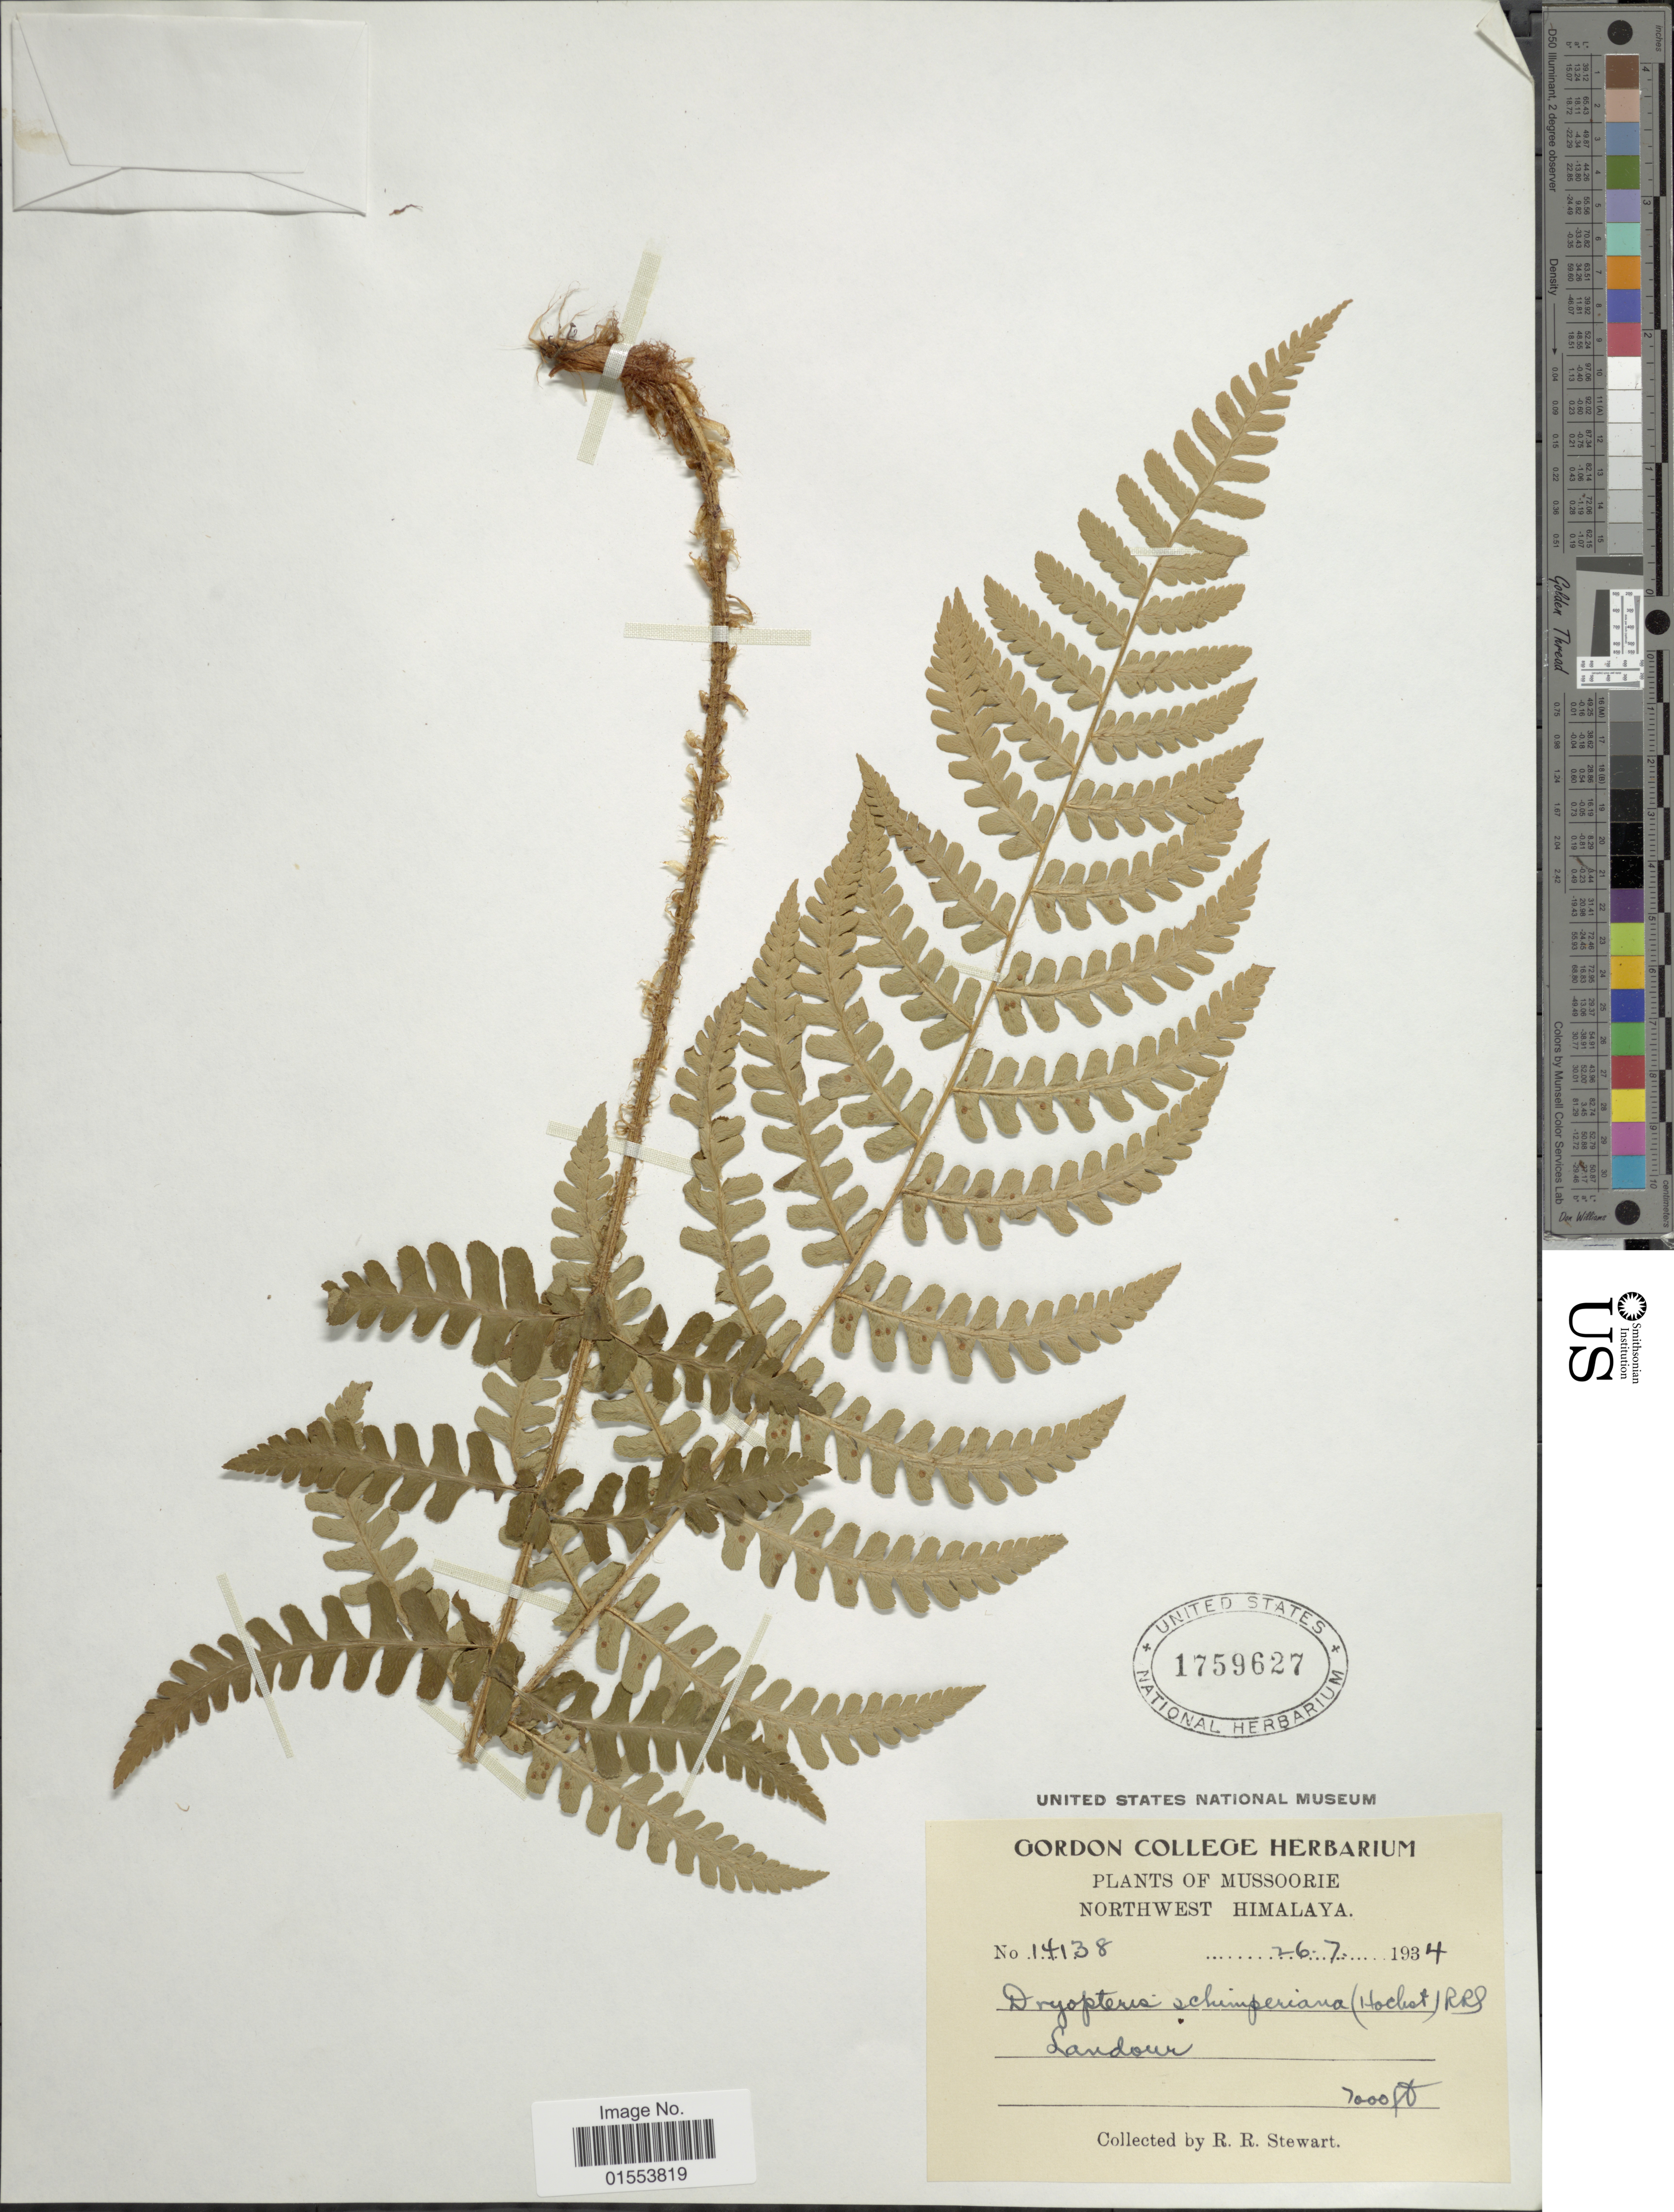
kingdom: Plantae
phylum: Tracheophyta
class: Polypodiopsida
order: Polypodiales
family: Dryopteridaceae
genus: Dryopteris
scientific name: Dryopteris chrysocoma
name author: (Christ) C. Chr.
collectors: R. R. Stewart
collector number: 14138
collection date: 1934-07-26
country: India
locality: Mussoorie, Northwest Himalaya, Landour.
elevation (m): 2134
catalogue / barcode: US 1759627